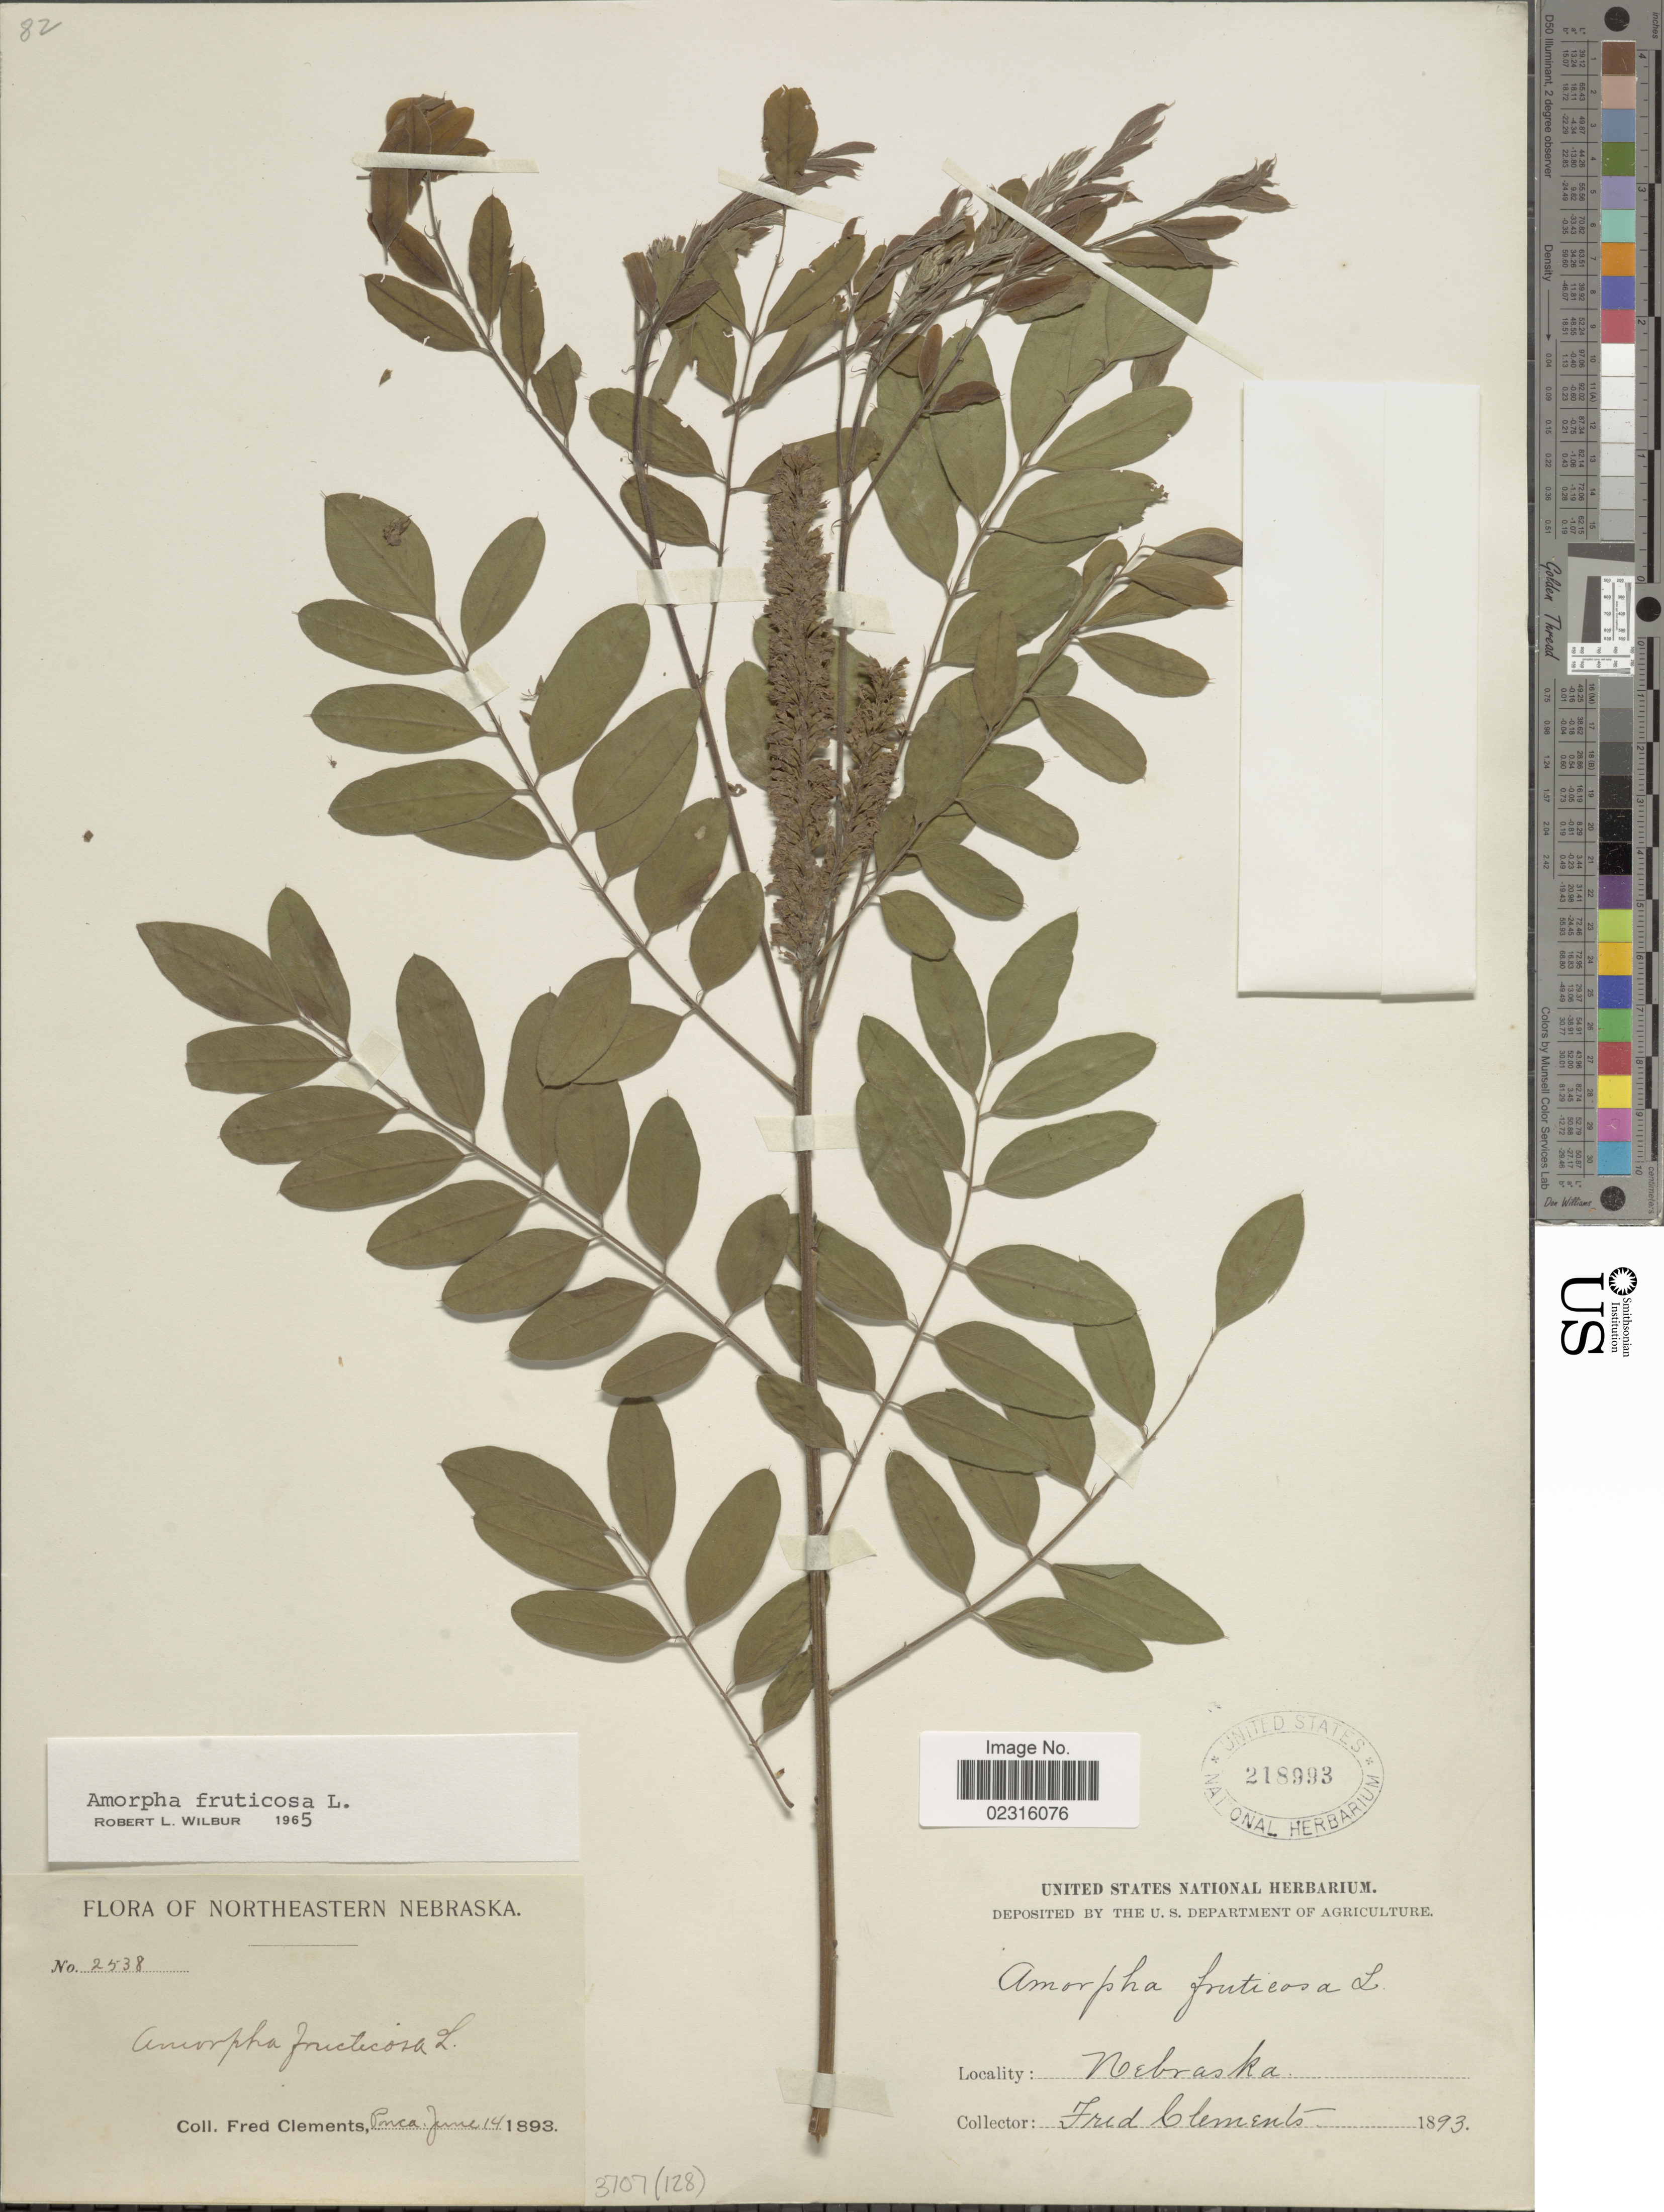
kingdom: Plantae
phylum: Tracheophyta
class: Magnoliopsida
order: Fabales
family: Fabaceae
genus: Amorpha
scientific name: Amorpha fruticosa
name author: L.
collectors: F. Clements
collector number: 2438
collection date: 1893-06-14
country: United States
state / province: Nebraska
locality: Northeastern Nebraska, Ponca [unsure placement].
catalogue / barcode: US 218993